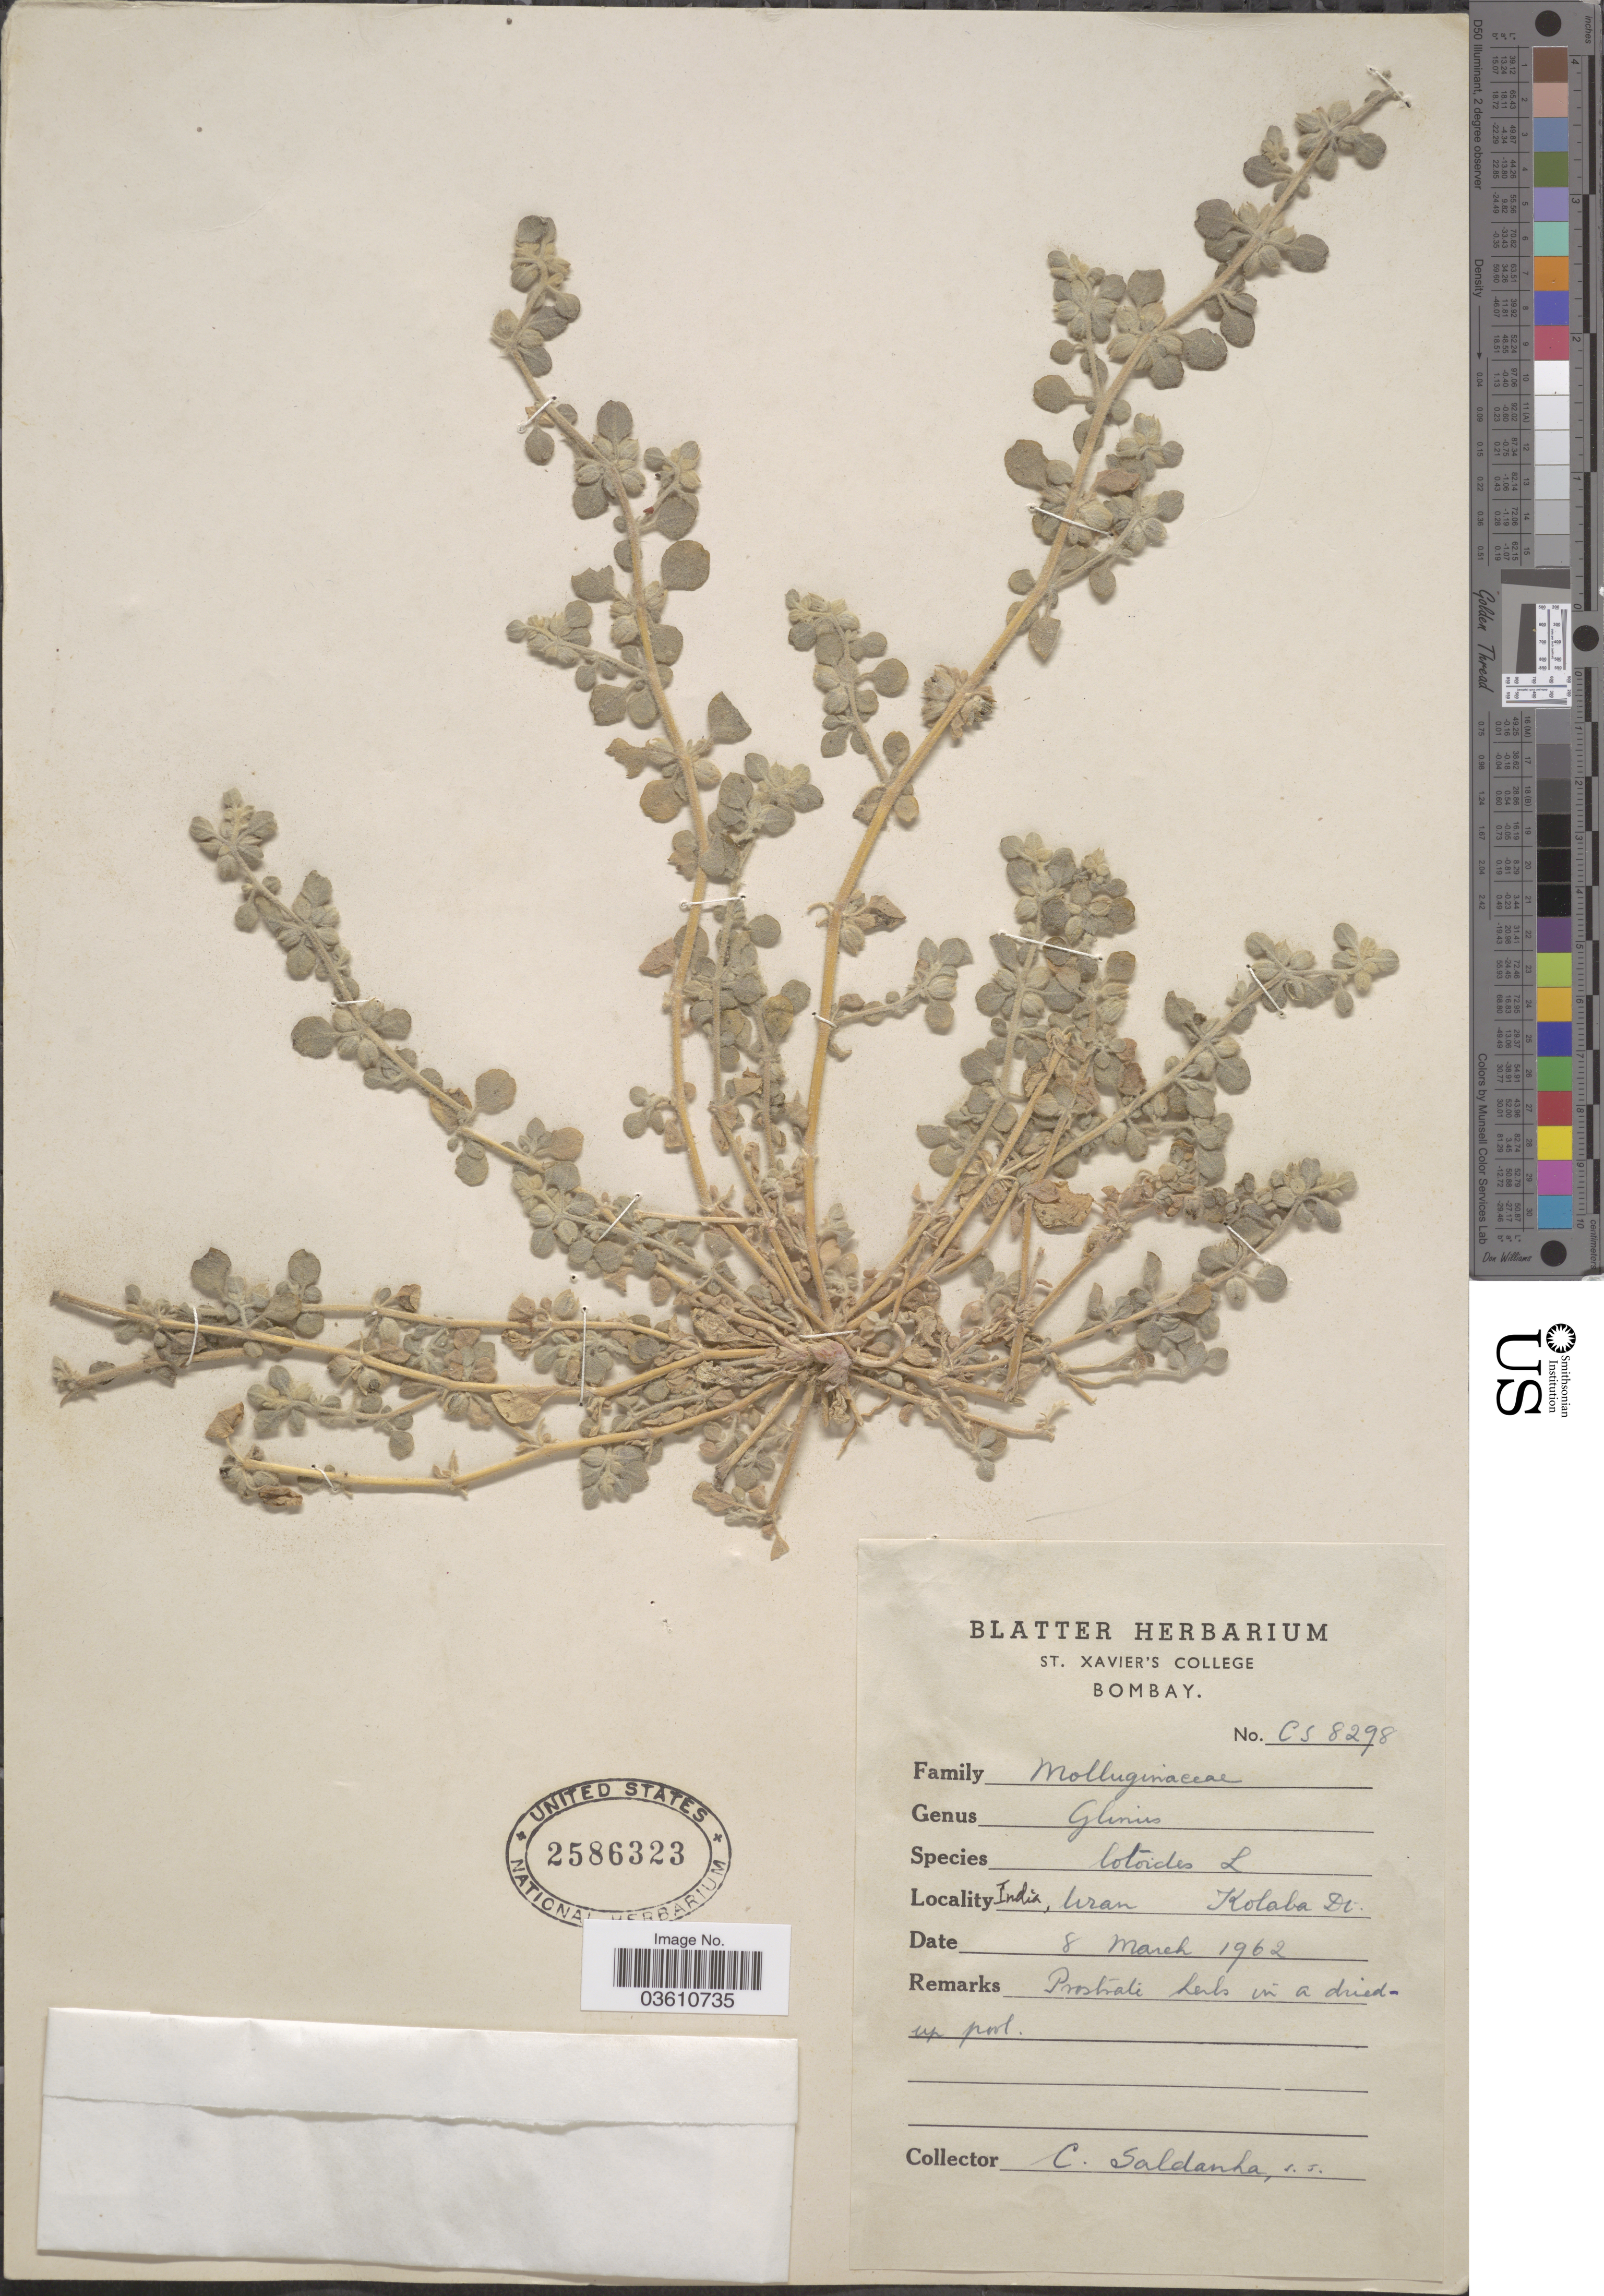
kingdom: Plantae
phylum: Tracheophyta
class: Magnoliopsida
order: Caryophyllales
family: Molluginaceae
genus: Glinus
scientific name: Glinus lotoides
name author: L.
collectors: C. Saldanha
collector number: CS 8298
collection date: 1962-03-08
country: India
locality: Uran Kolaba Dt.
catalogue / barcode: US 2586323